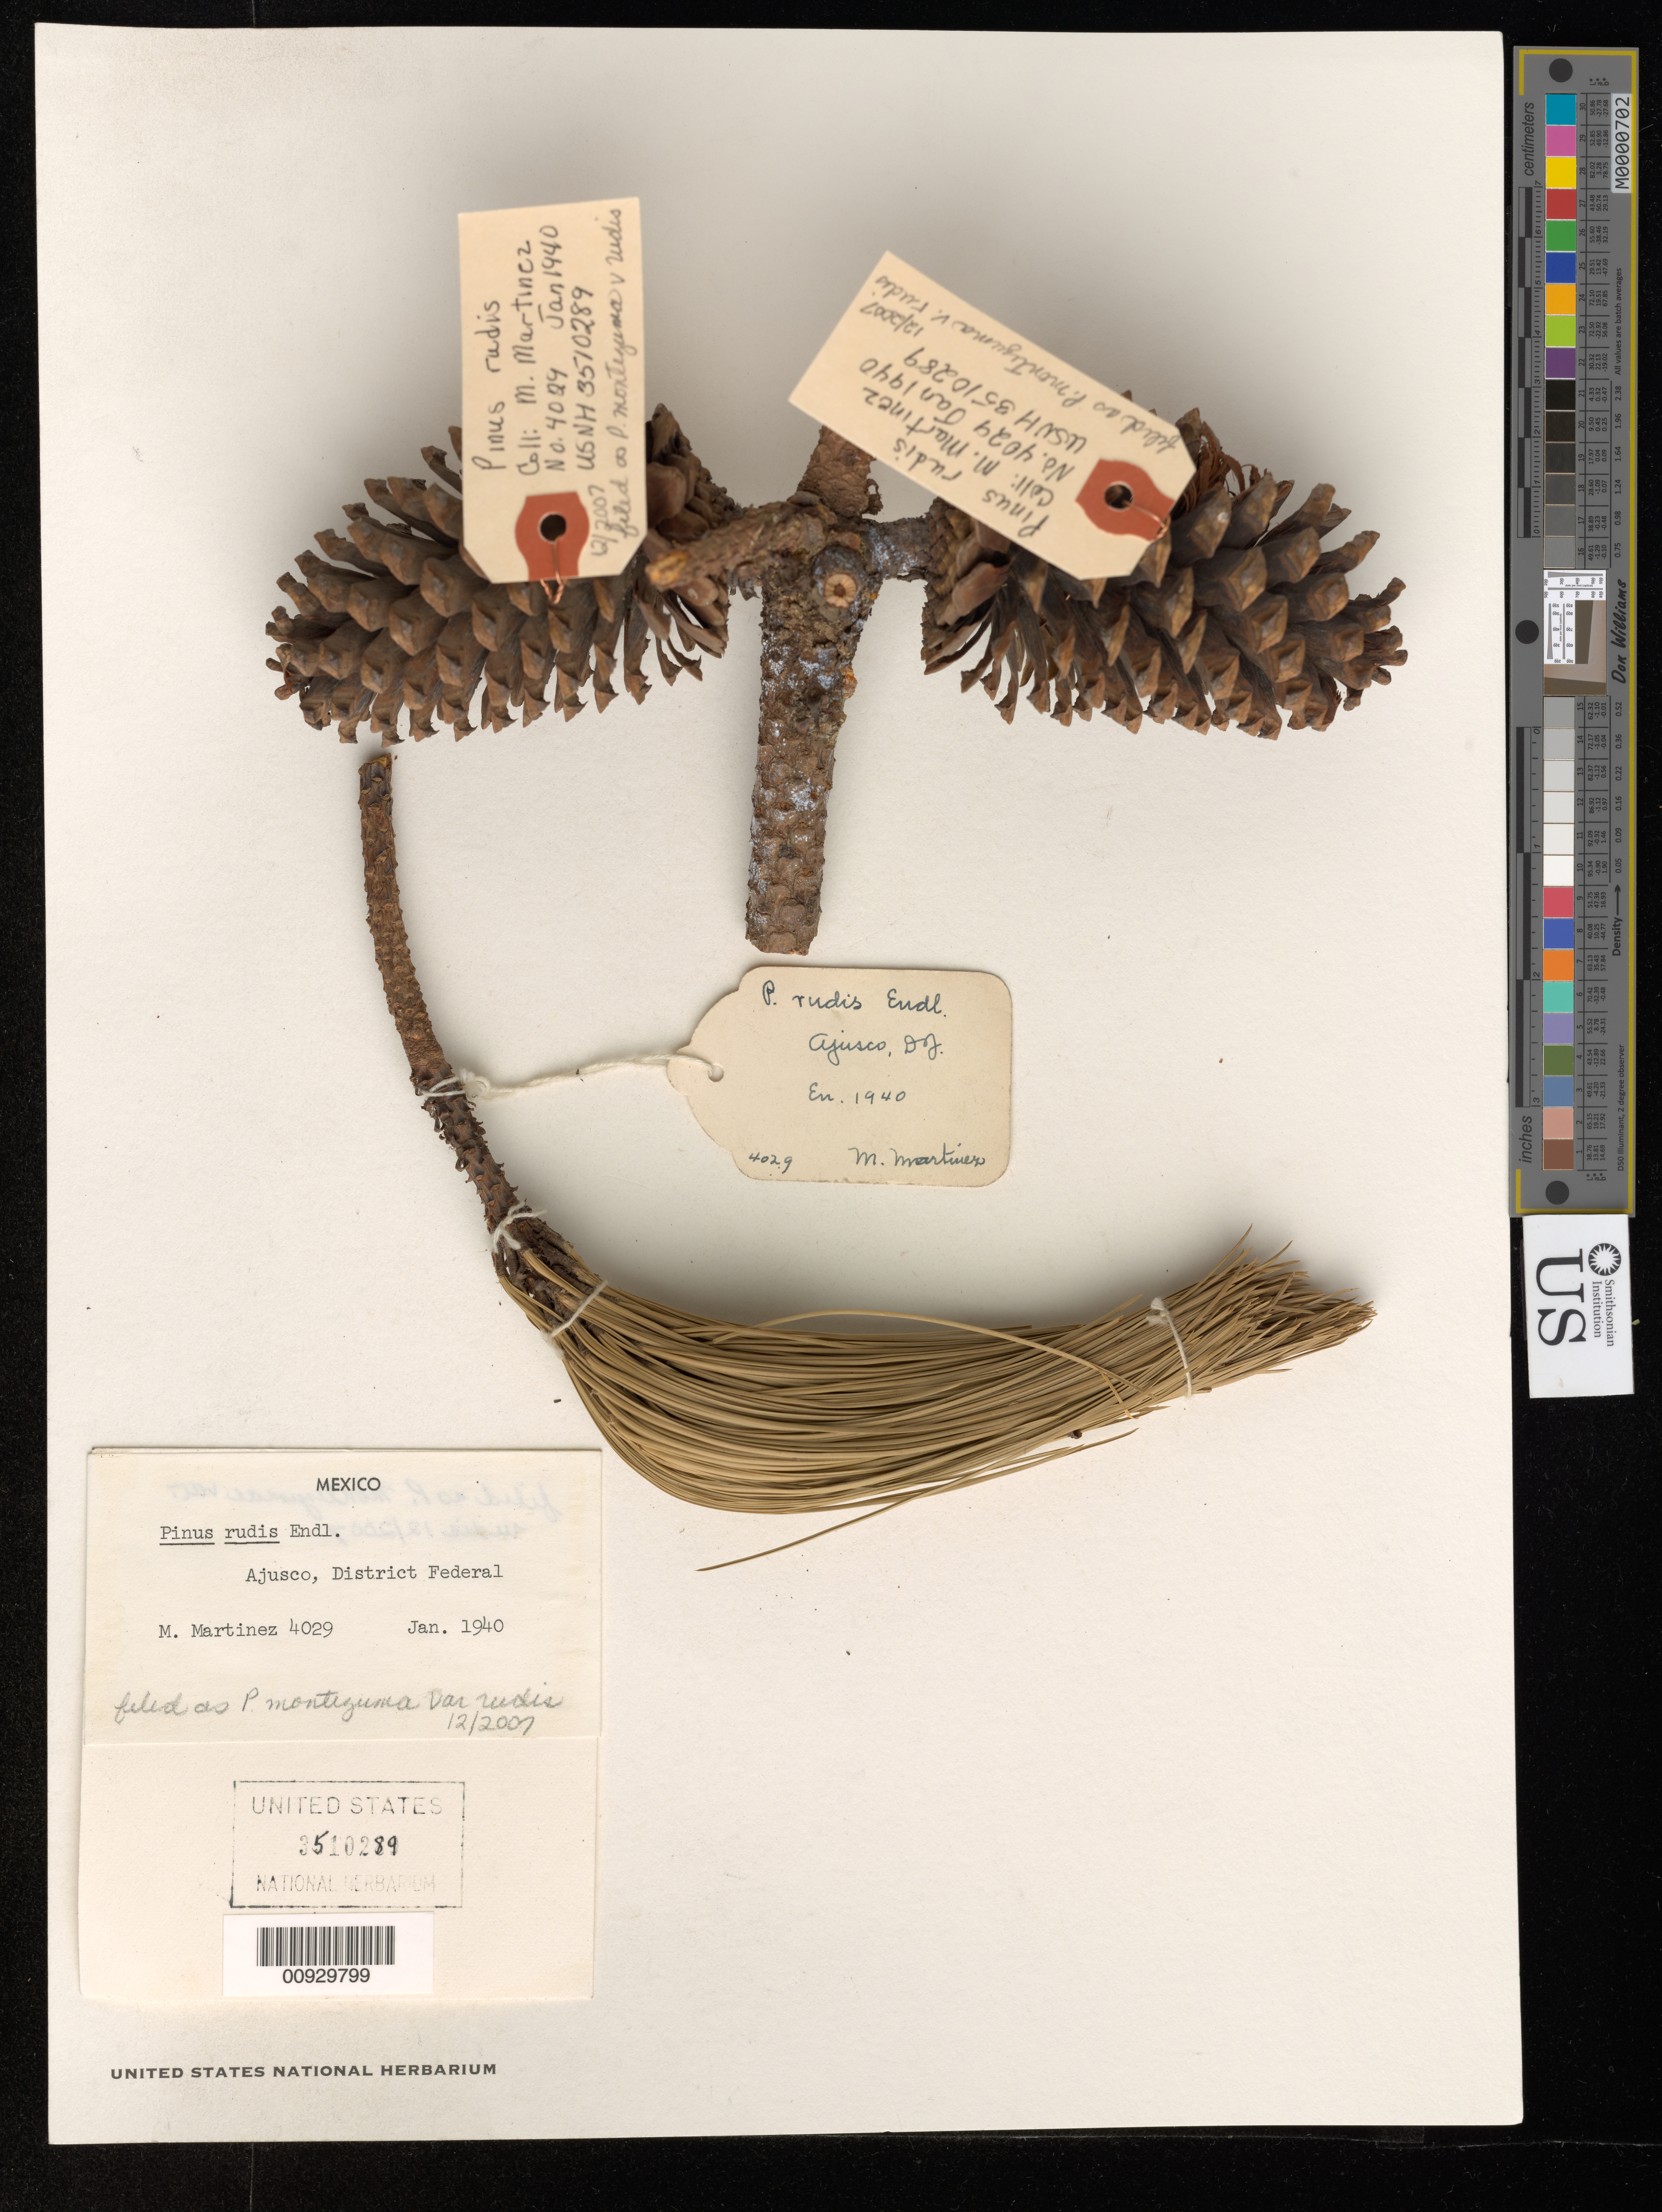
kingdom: Plantae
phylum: Tracheophyta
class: Pinopsida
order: Pinales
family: Pinaceae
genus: Pinus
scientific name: Pinus montezumae var. rudis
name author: (Endl.) Shaw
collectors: M. Martinez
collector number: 4029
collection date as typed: Jan 1940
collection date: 1940-01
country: Mexico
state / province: Distrito Federal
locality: Ajusco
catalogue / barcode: US 3510289